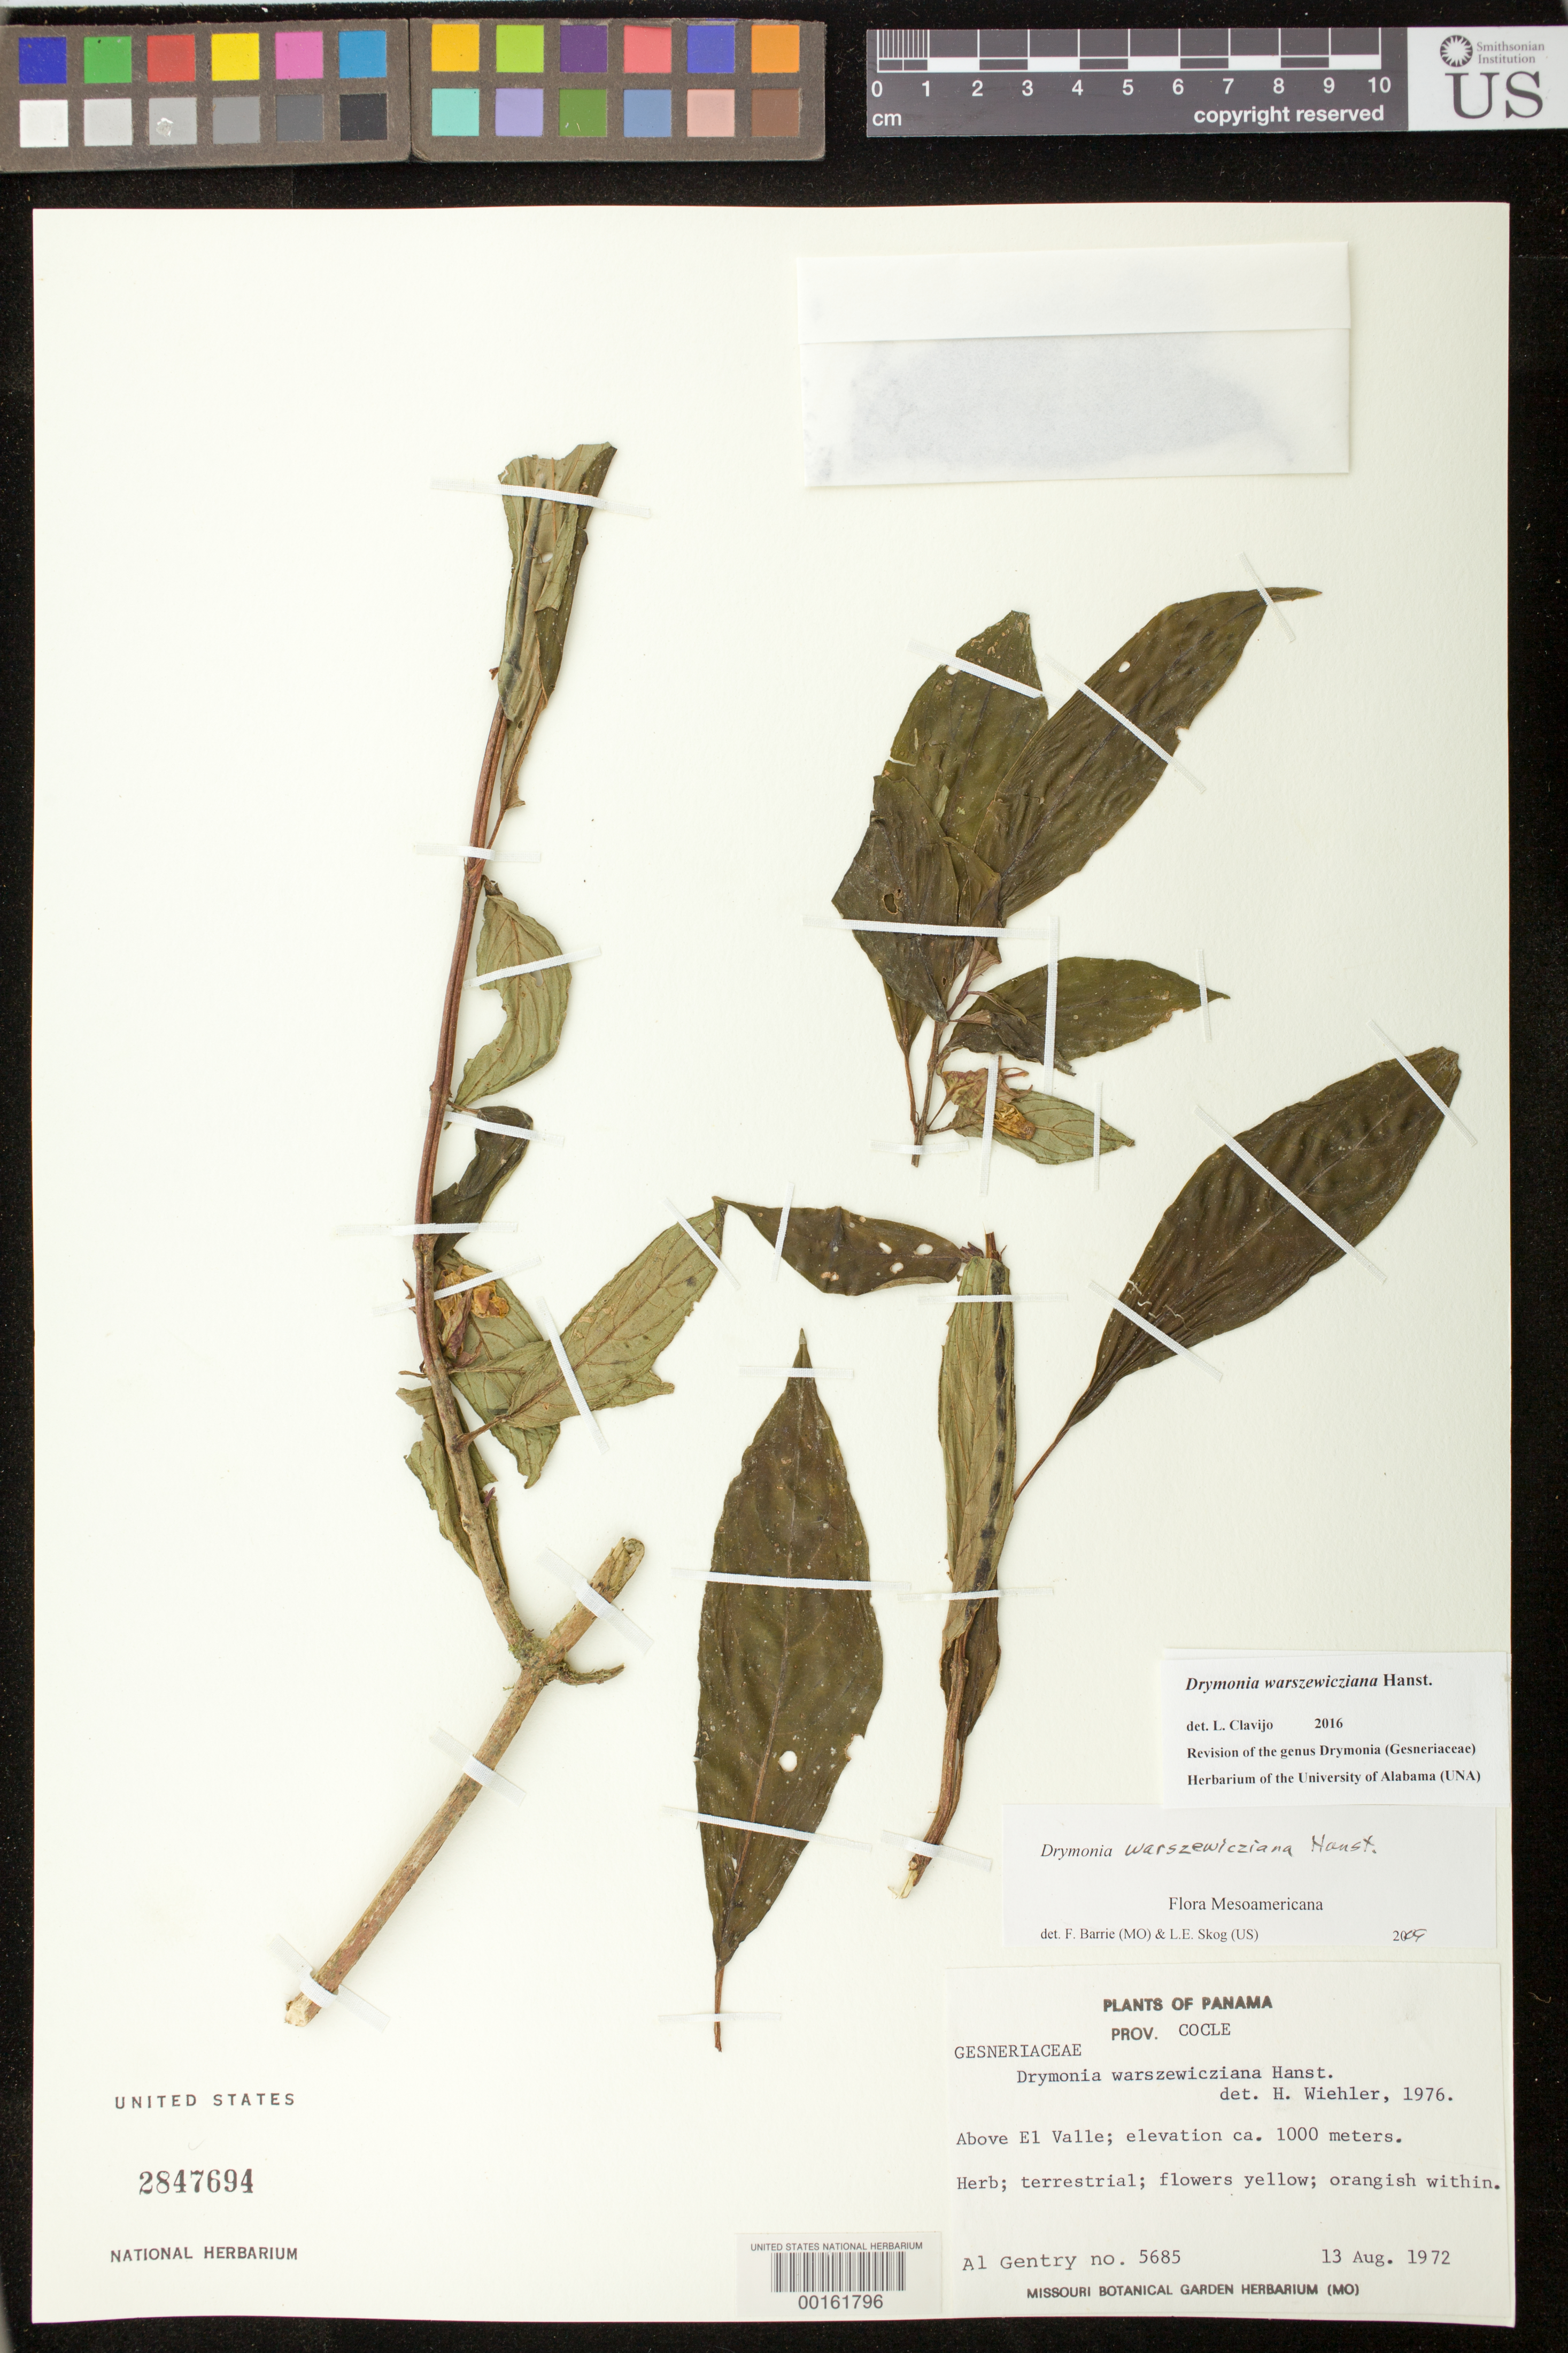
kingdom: Plantae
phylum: Tracheophyta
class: Magnoliopsida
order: Lamiales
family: Gesneriaceae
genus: Drymonia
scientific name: Drymonia warszewicziana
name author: Hanst.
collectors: A. H. Gentry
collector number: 5685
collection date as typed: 13 Aug 1972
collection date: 1972-08-13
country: Panama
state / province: Coclé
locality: Above El Valle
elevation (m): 1000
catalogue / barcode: US 2847694